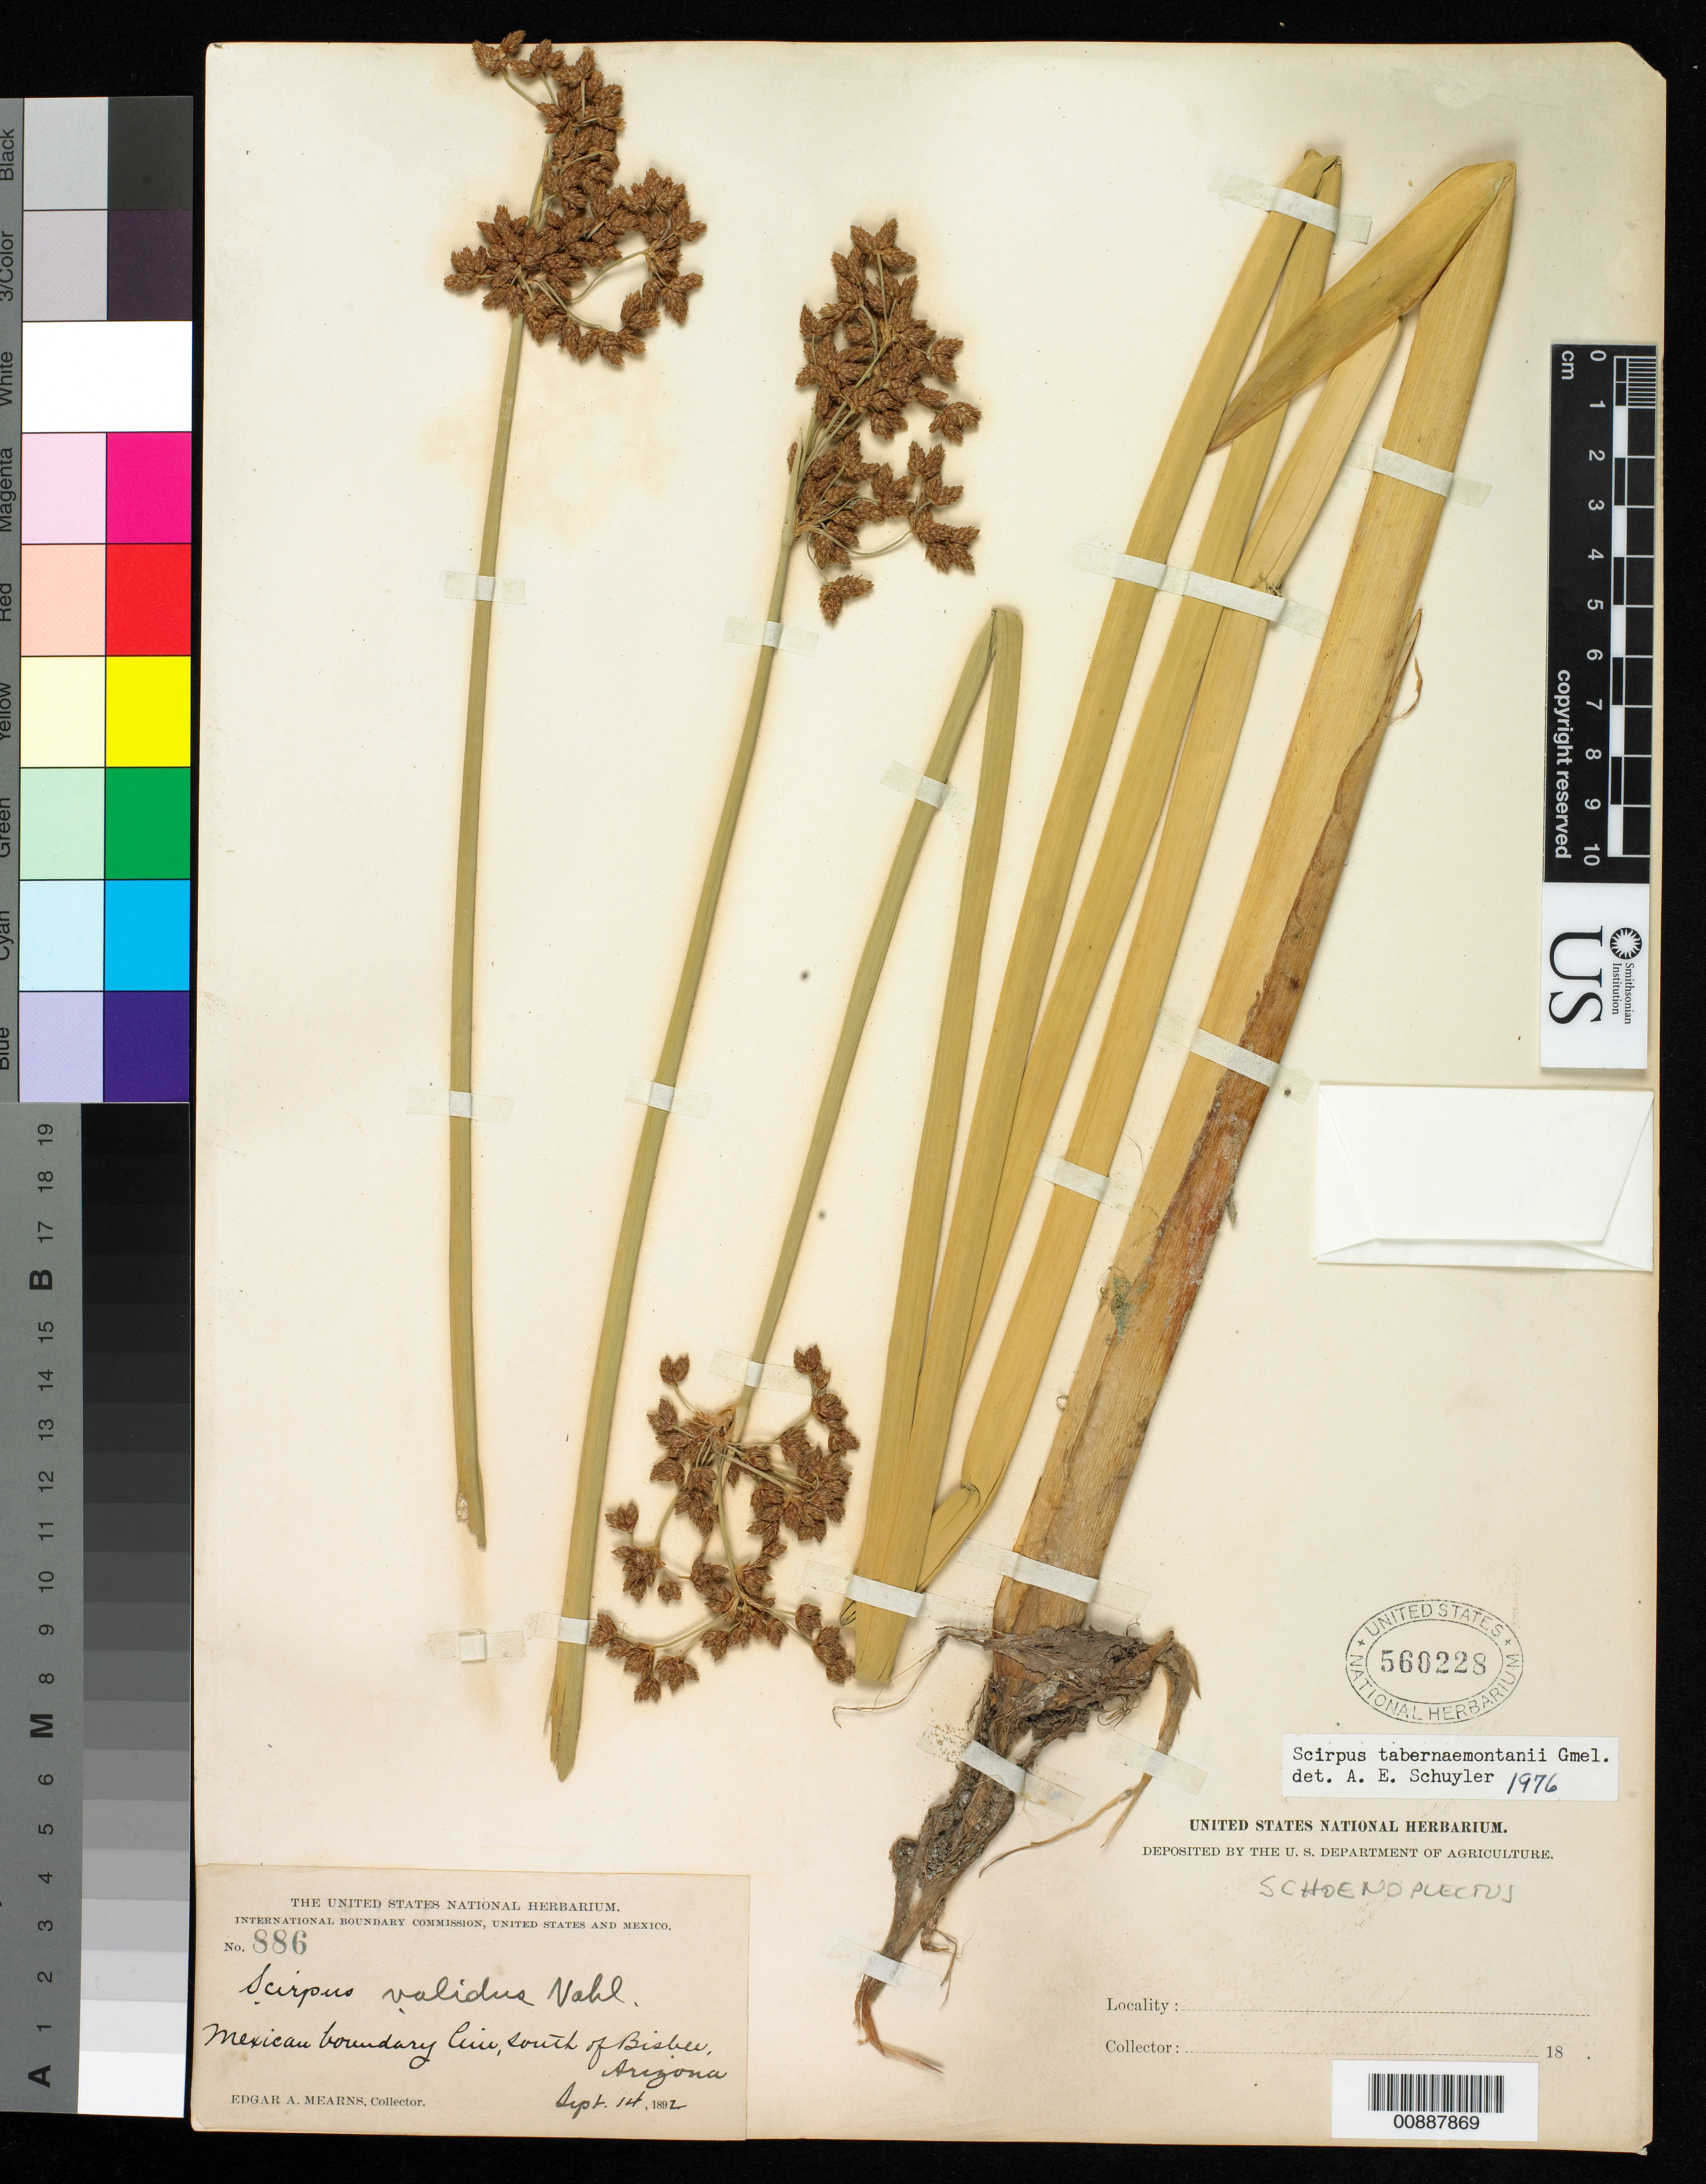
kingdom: Plantae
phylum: Tracheophyta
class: Liliopsida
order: Poales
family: Cyperaceae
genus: Schoenoplectus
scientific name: Schoenoplectus tabernaemontani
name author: (C.C. Gmel.) Palla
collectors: E. A. Mearns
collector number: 886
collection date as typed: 14 Sep 1892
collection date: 1892-09-14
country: United States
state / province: Arizona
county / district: Cochise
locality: Mexican Boundary Line, S of Bisbee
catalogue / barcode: US 560228